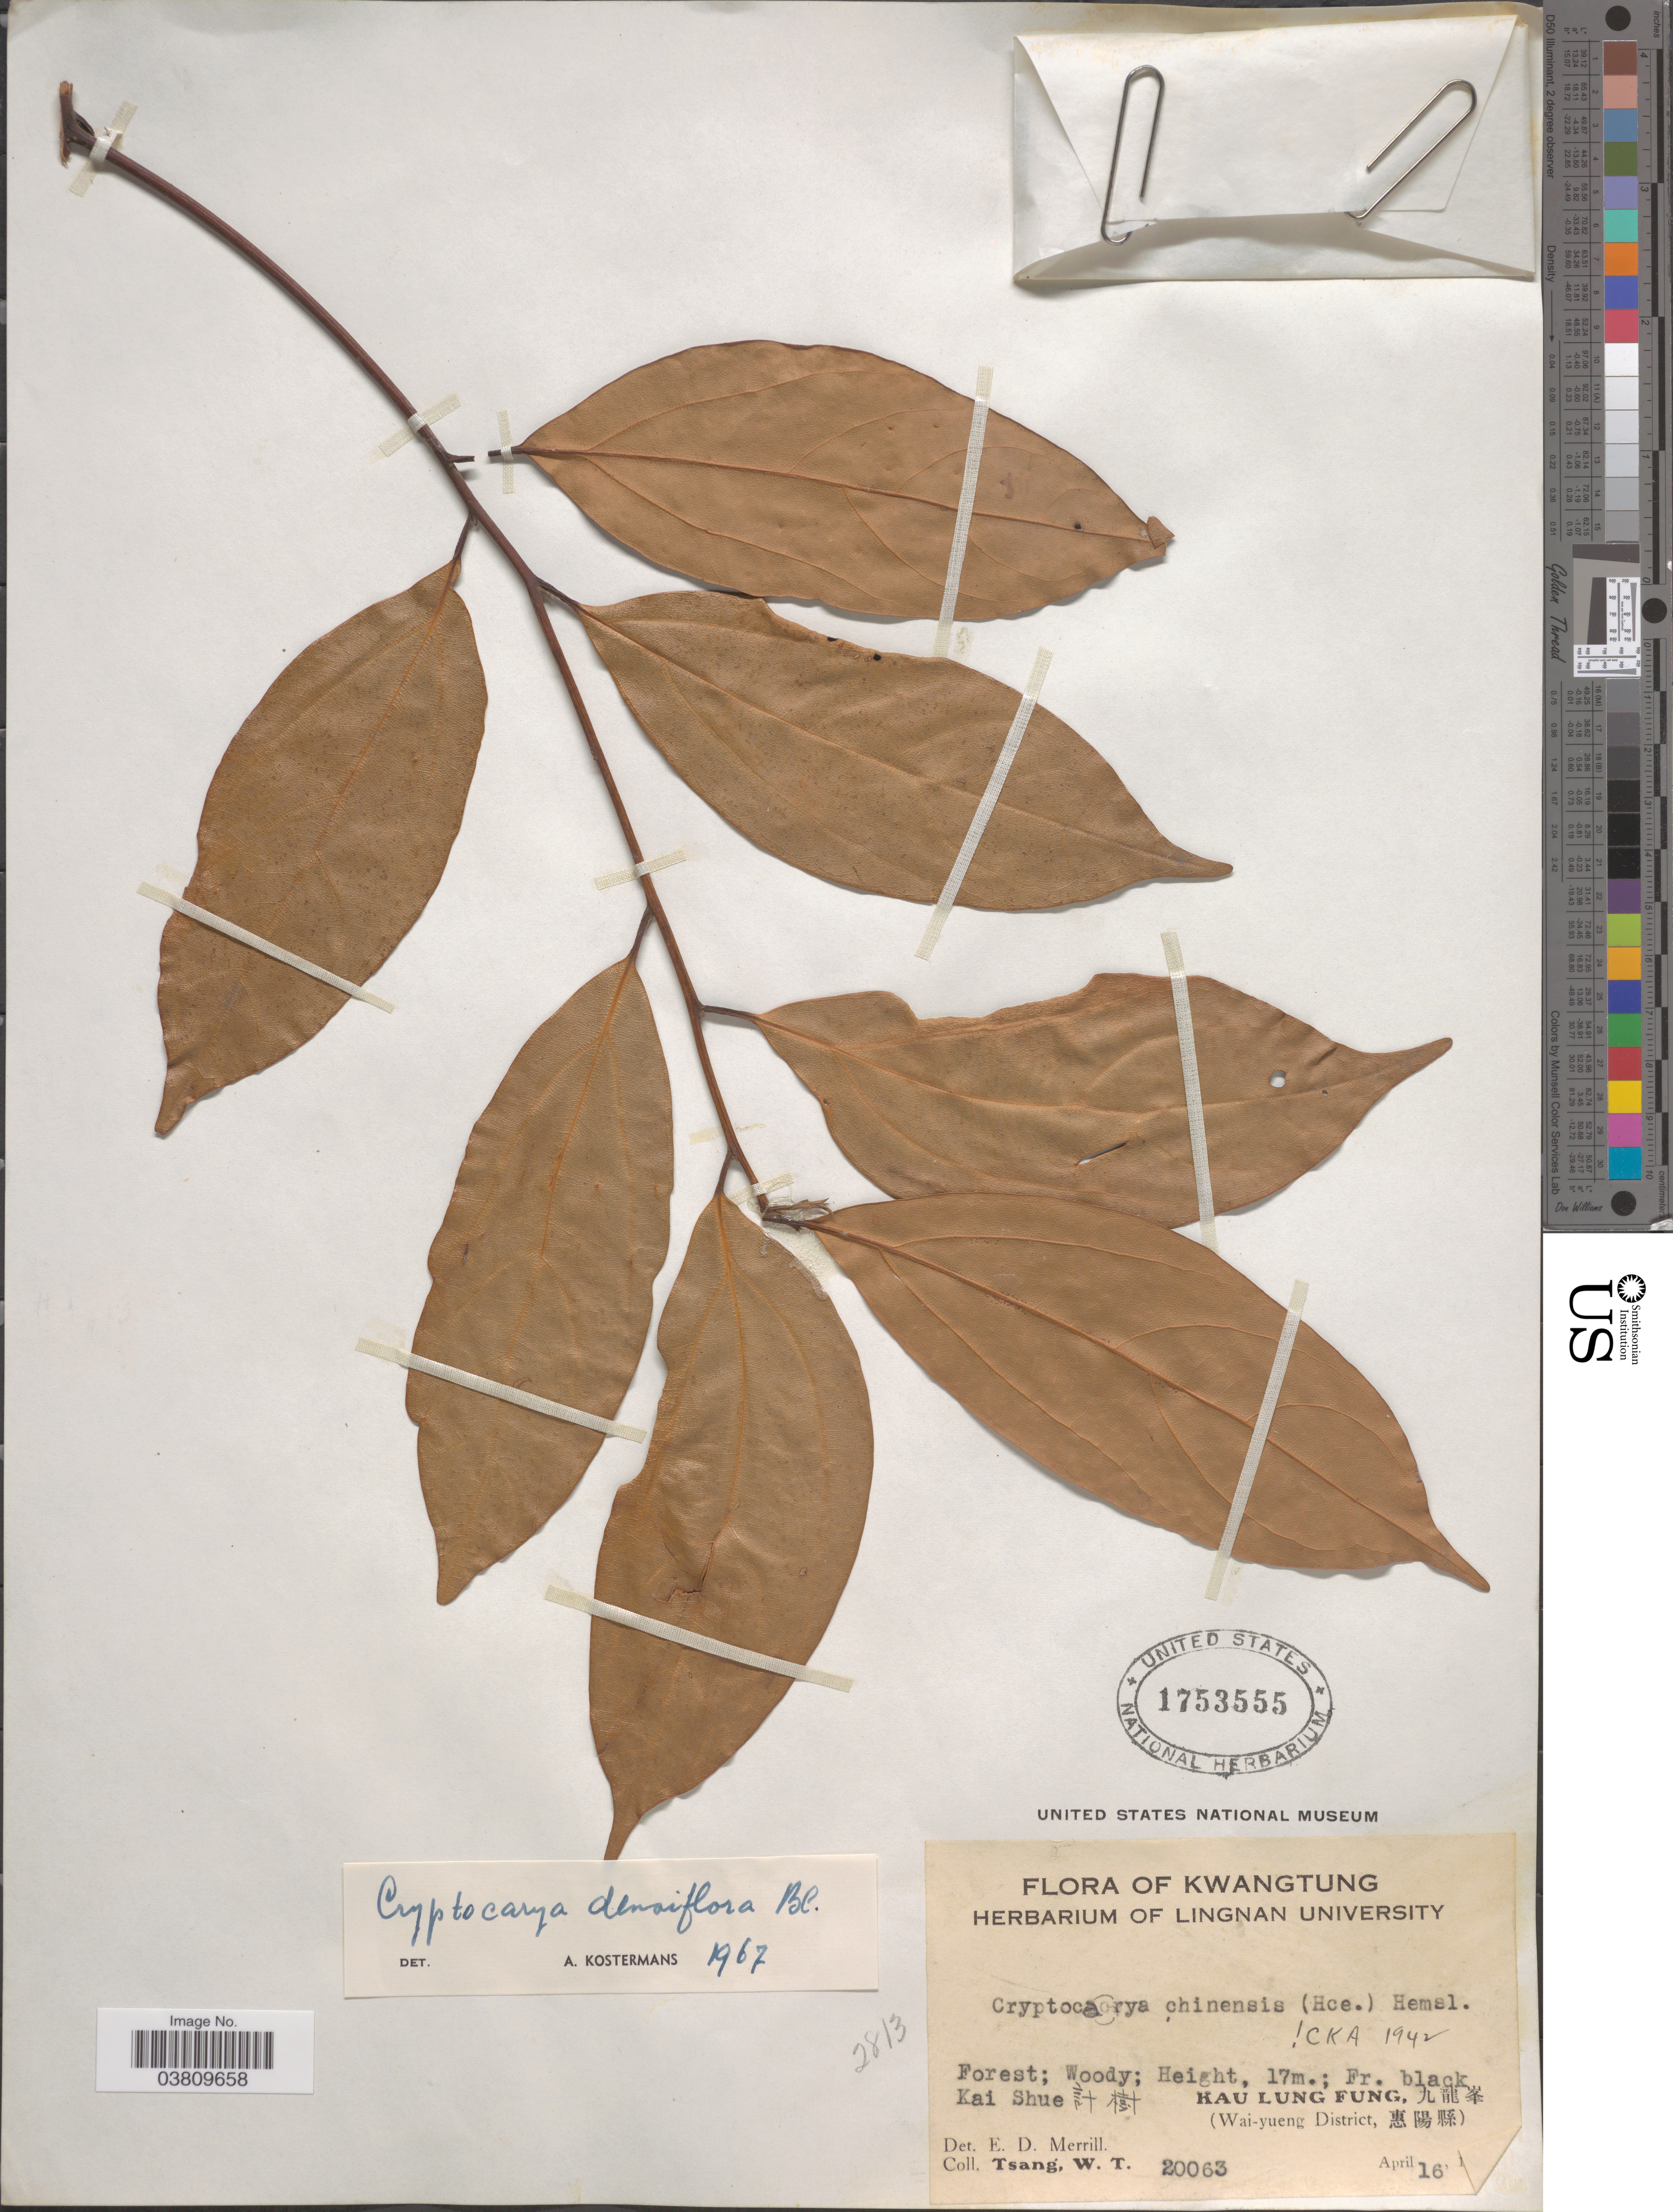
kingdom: Plantae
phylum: Tracheophyta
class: Magnoliopsida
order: Laurales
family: Lauraceae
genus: Cryptocarya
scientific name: Cryptocarya densiflora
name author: Blume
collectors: W. T. Tsang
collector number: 20063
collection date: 1942-03-16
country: China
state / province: Guangdong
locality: Kwangtung. Kai Shue X. Kau Lung Fung, X. (Wai-yueng District, X).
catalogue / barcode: US 1753555